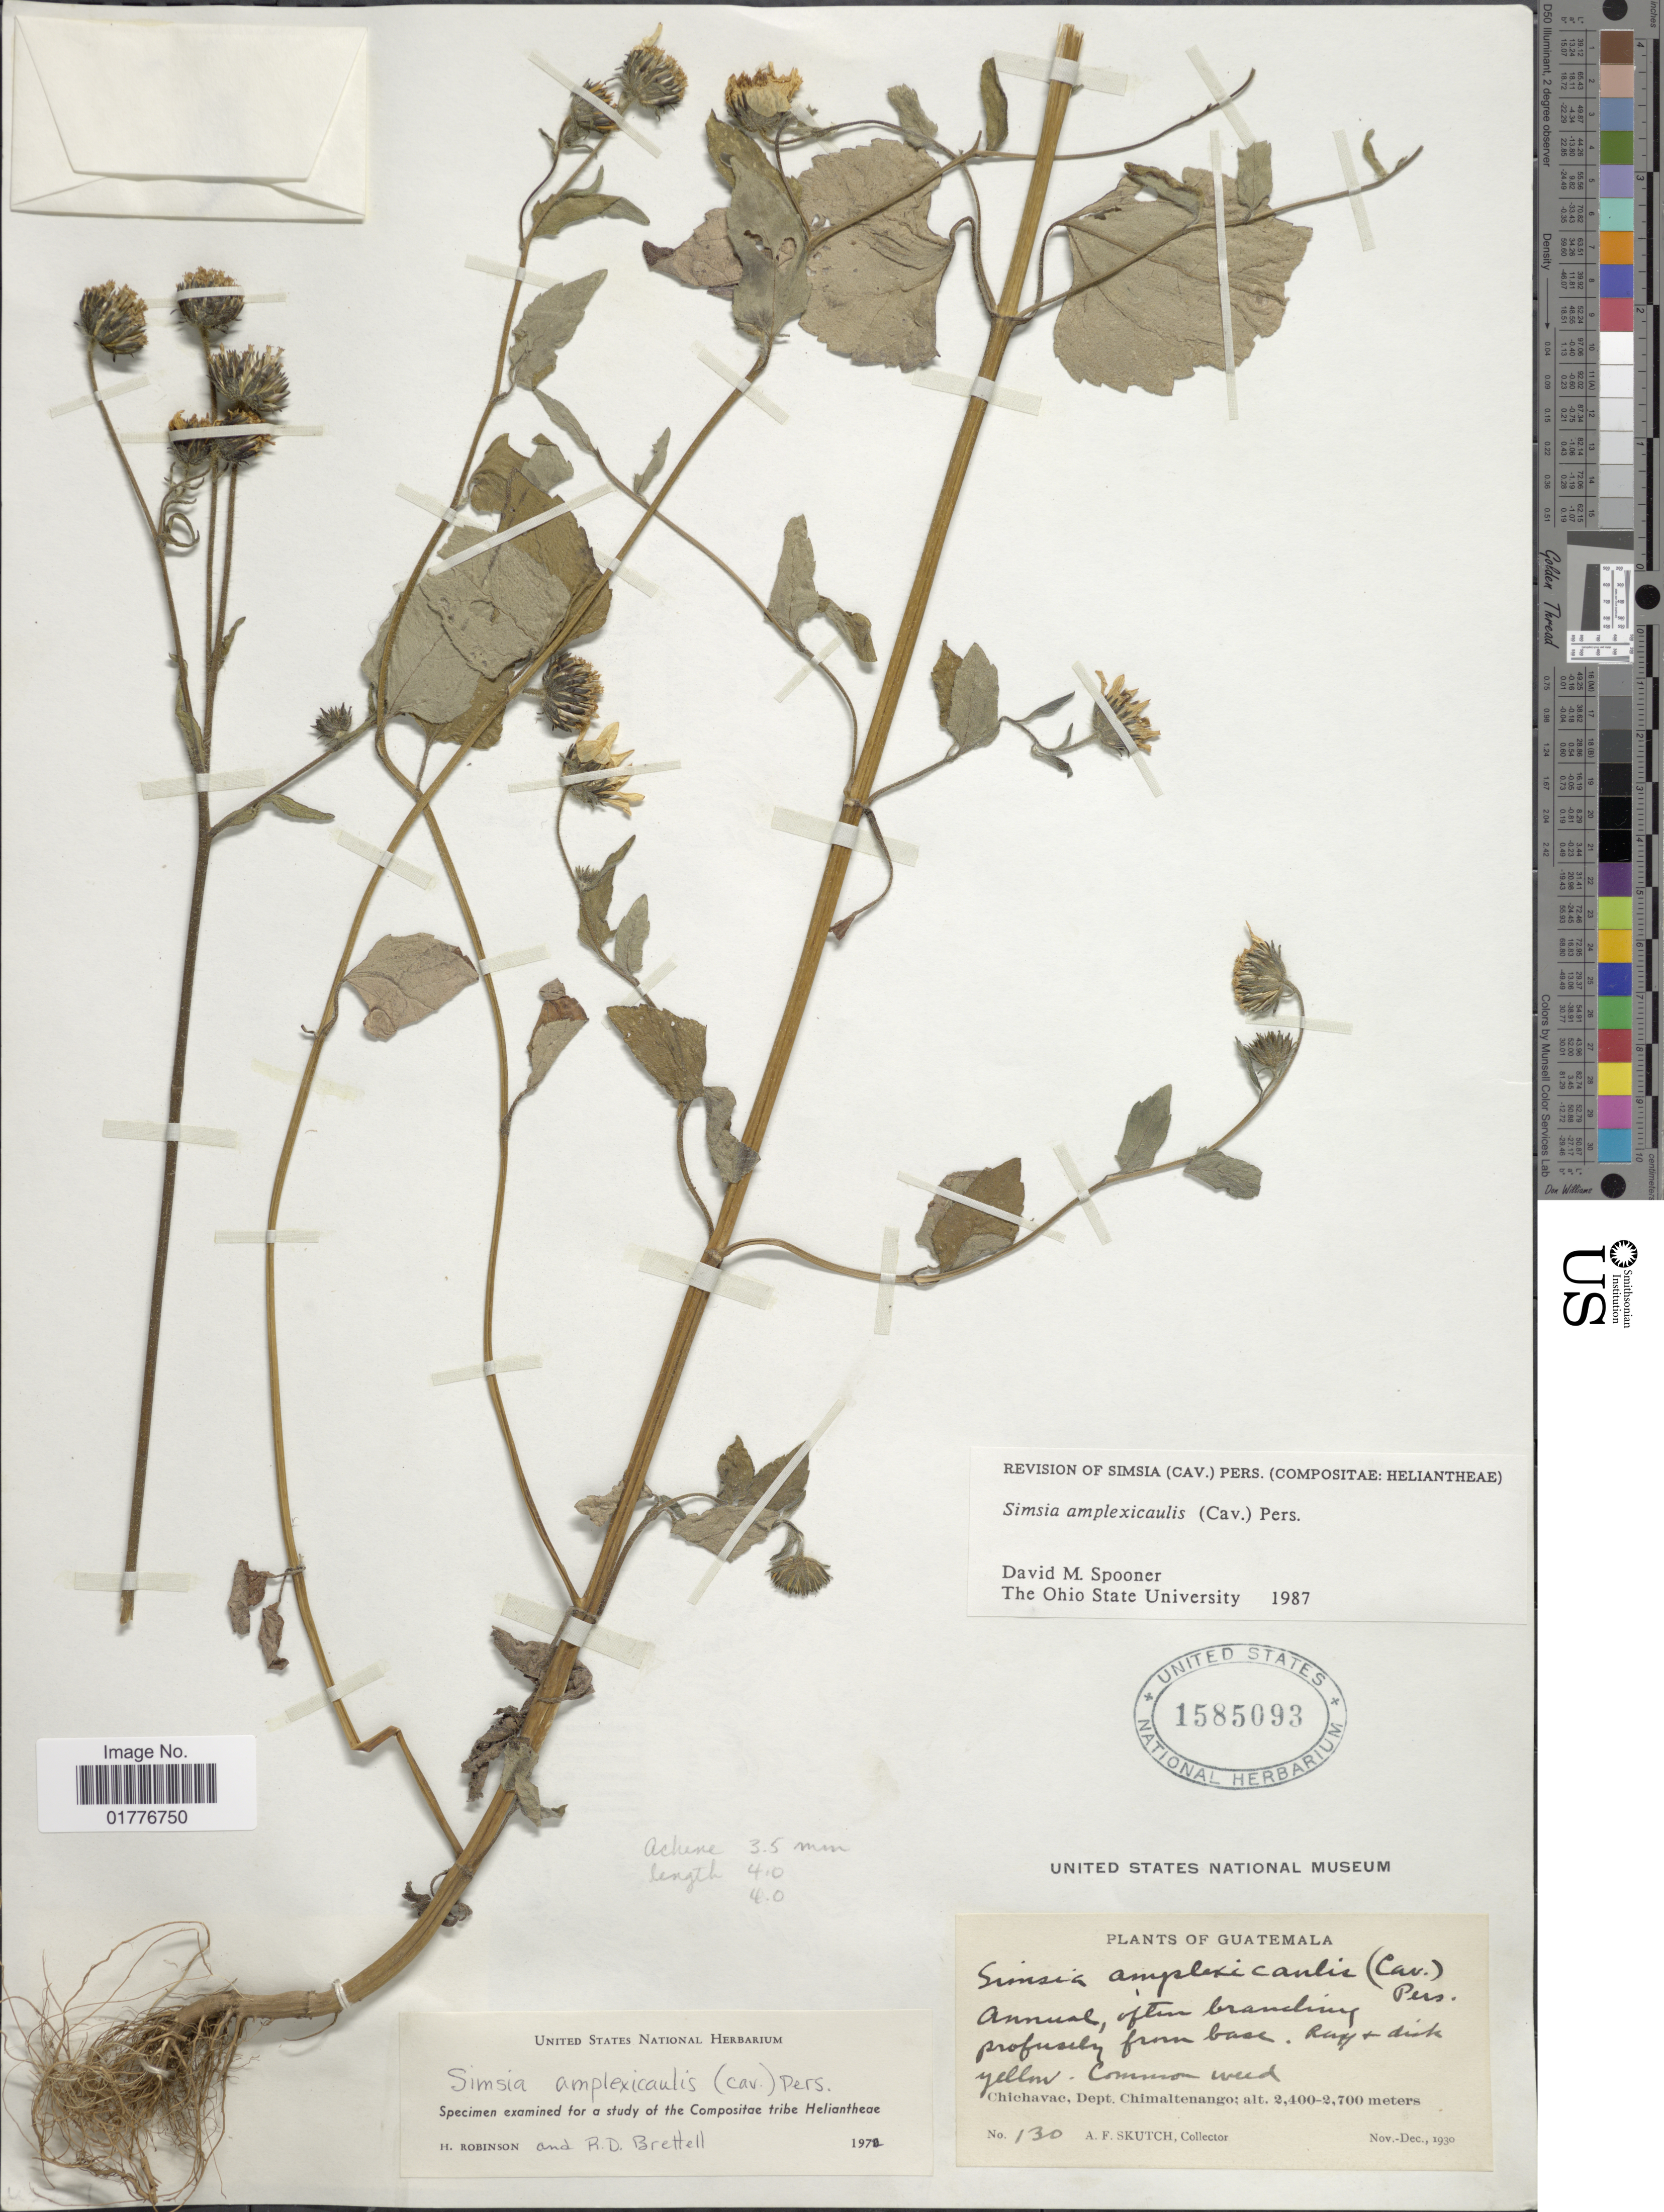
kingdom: Plantae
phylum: Tracheophyta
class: Magnoliopsida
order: Asterales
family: Asteraceae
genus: Simsia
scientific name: Simsia amplexicaulis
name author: (Cav.) Pers.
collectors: A. F. Skutch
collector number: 130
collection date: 1930-11/1930-12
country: Guatemala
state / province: Chimaltenango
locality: Chichavac.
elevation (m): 2400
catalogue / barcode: US 1585093